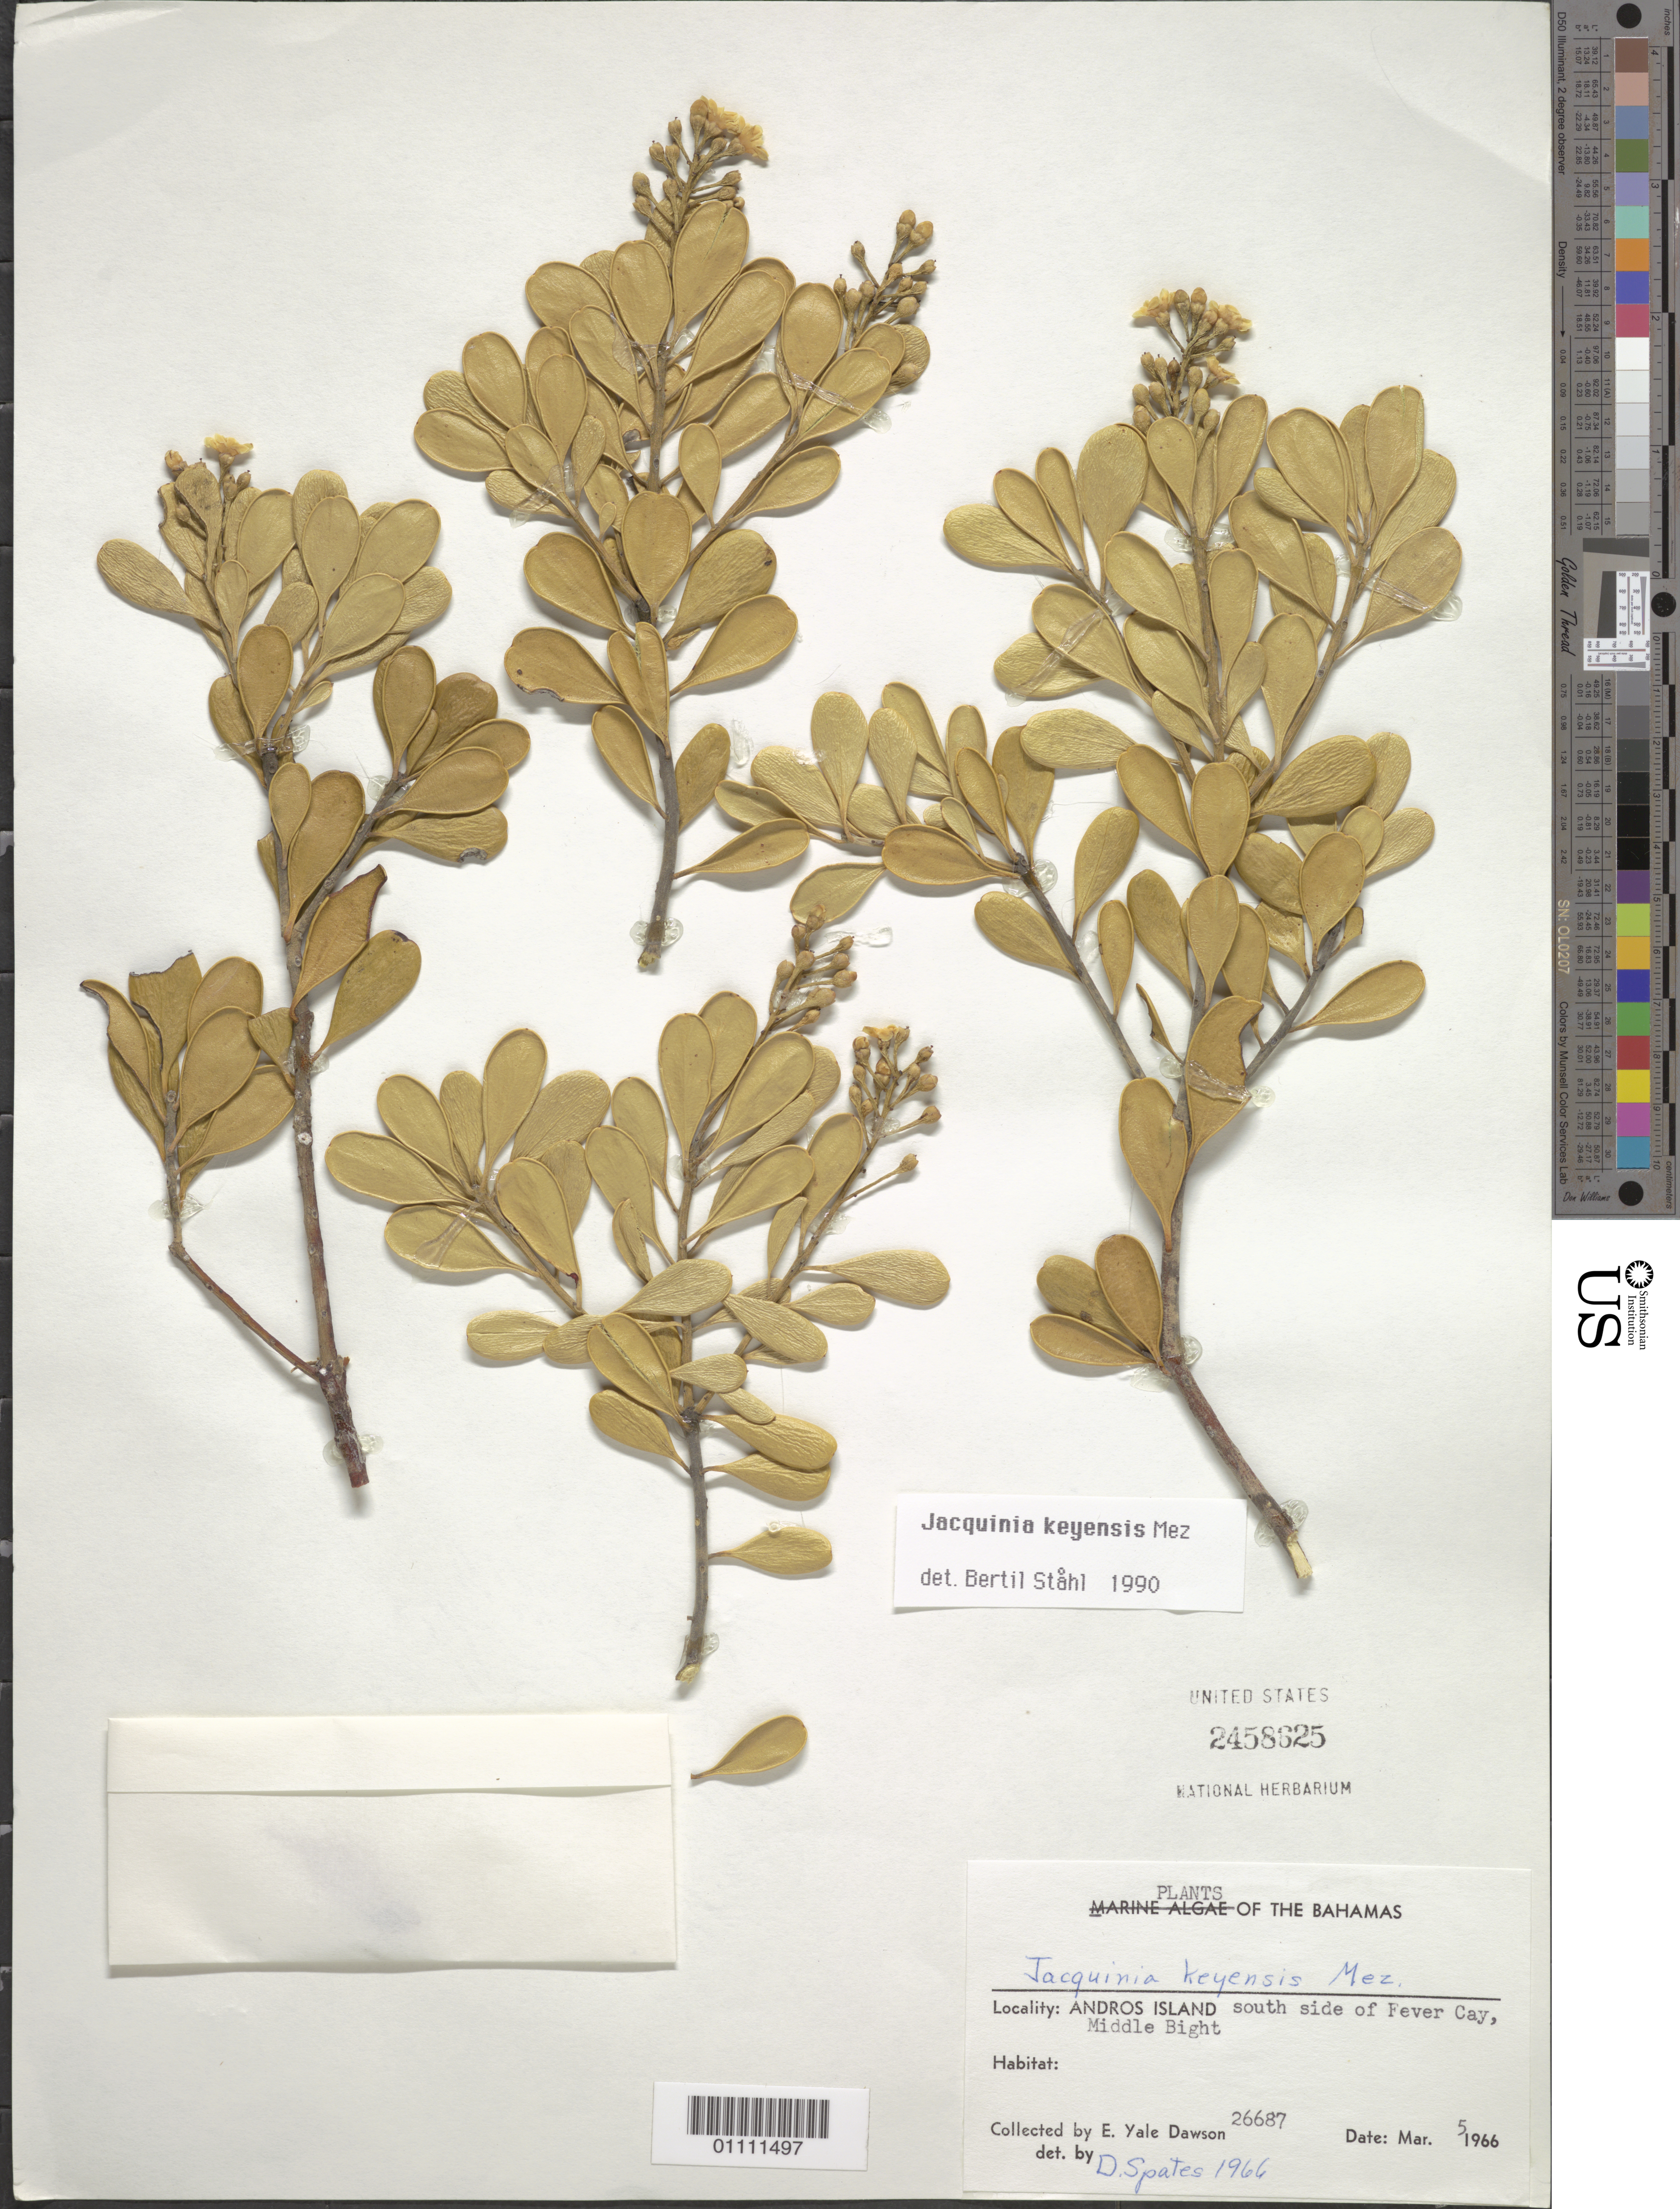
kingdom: Plantae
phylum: Tracheophyta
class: Magnoliopsida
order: Ericales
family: Primulaceae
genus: Jacquinia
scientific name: Jacquinia keyensis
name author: Mez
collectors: E. Y. Dawson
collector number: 26687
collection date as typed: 05 Mar 1966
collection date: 1966-03-05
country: Bahamas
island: Andros I.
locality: S side of Fever Cay, Middle Bight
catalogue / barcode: US 2458625